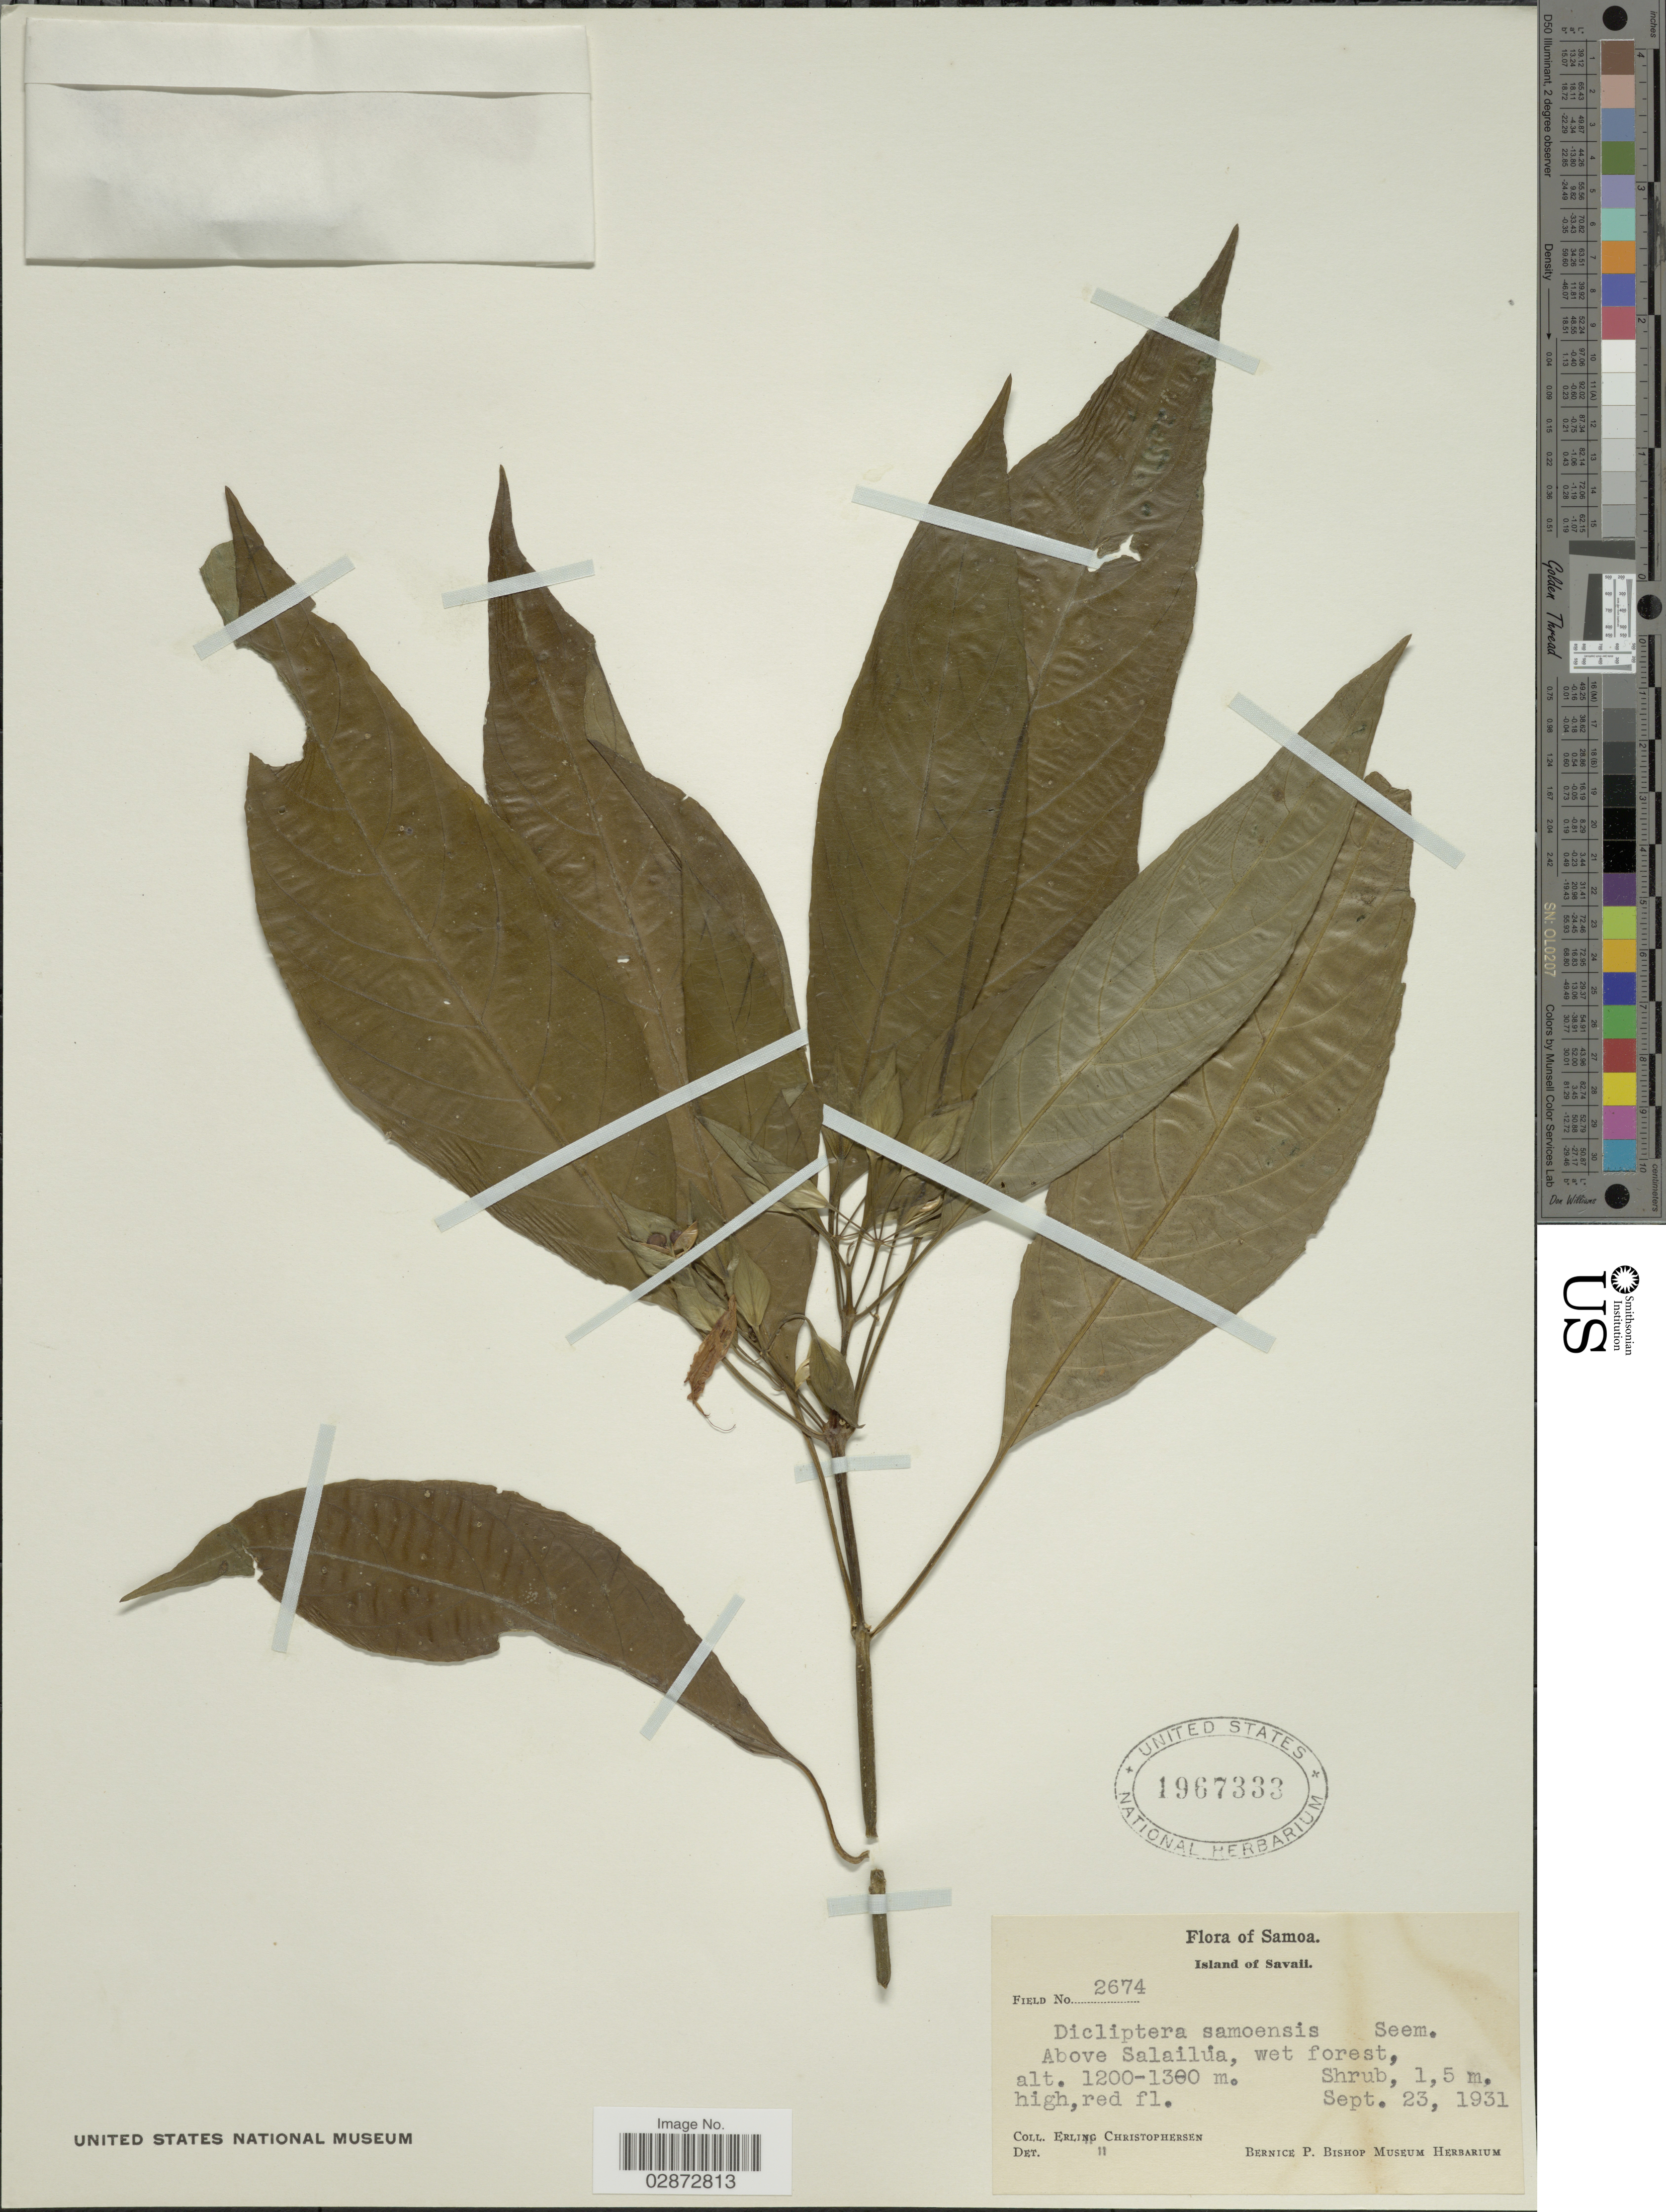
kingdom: Plantae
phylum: Tracheophyta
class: Magnoliopsida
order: Lamiales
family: Acanthaceae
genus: Dicliptera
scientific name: Dicliptera samoensis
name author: Seem.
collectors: E. Christophersen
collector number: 2674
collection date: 1931-09-23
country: Samoa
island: Savai'i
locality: Island of Savaii, Above Salailua.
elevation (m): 1200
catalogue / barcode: US 1967333